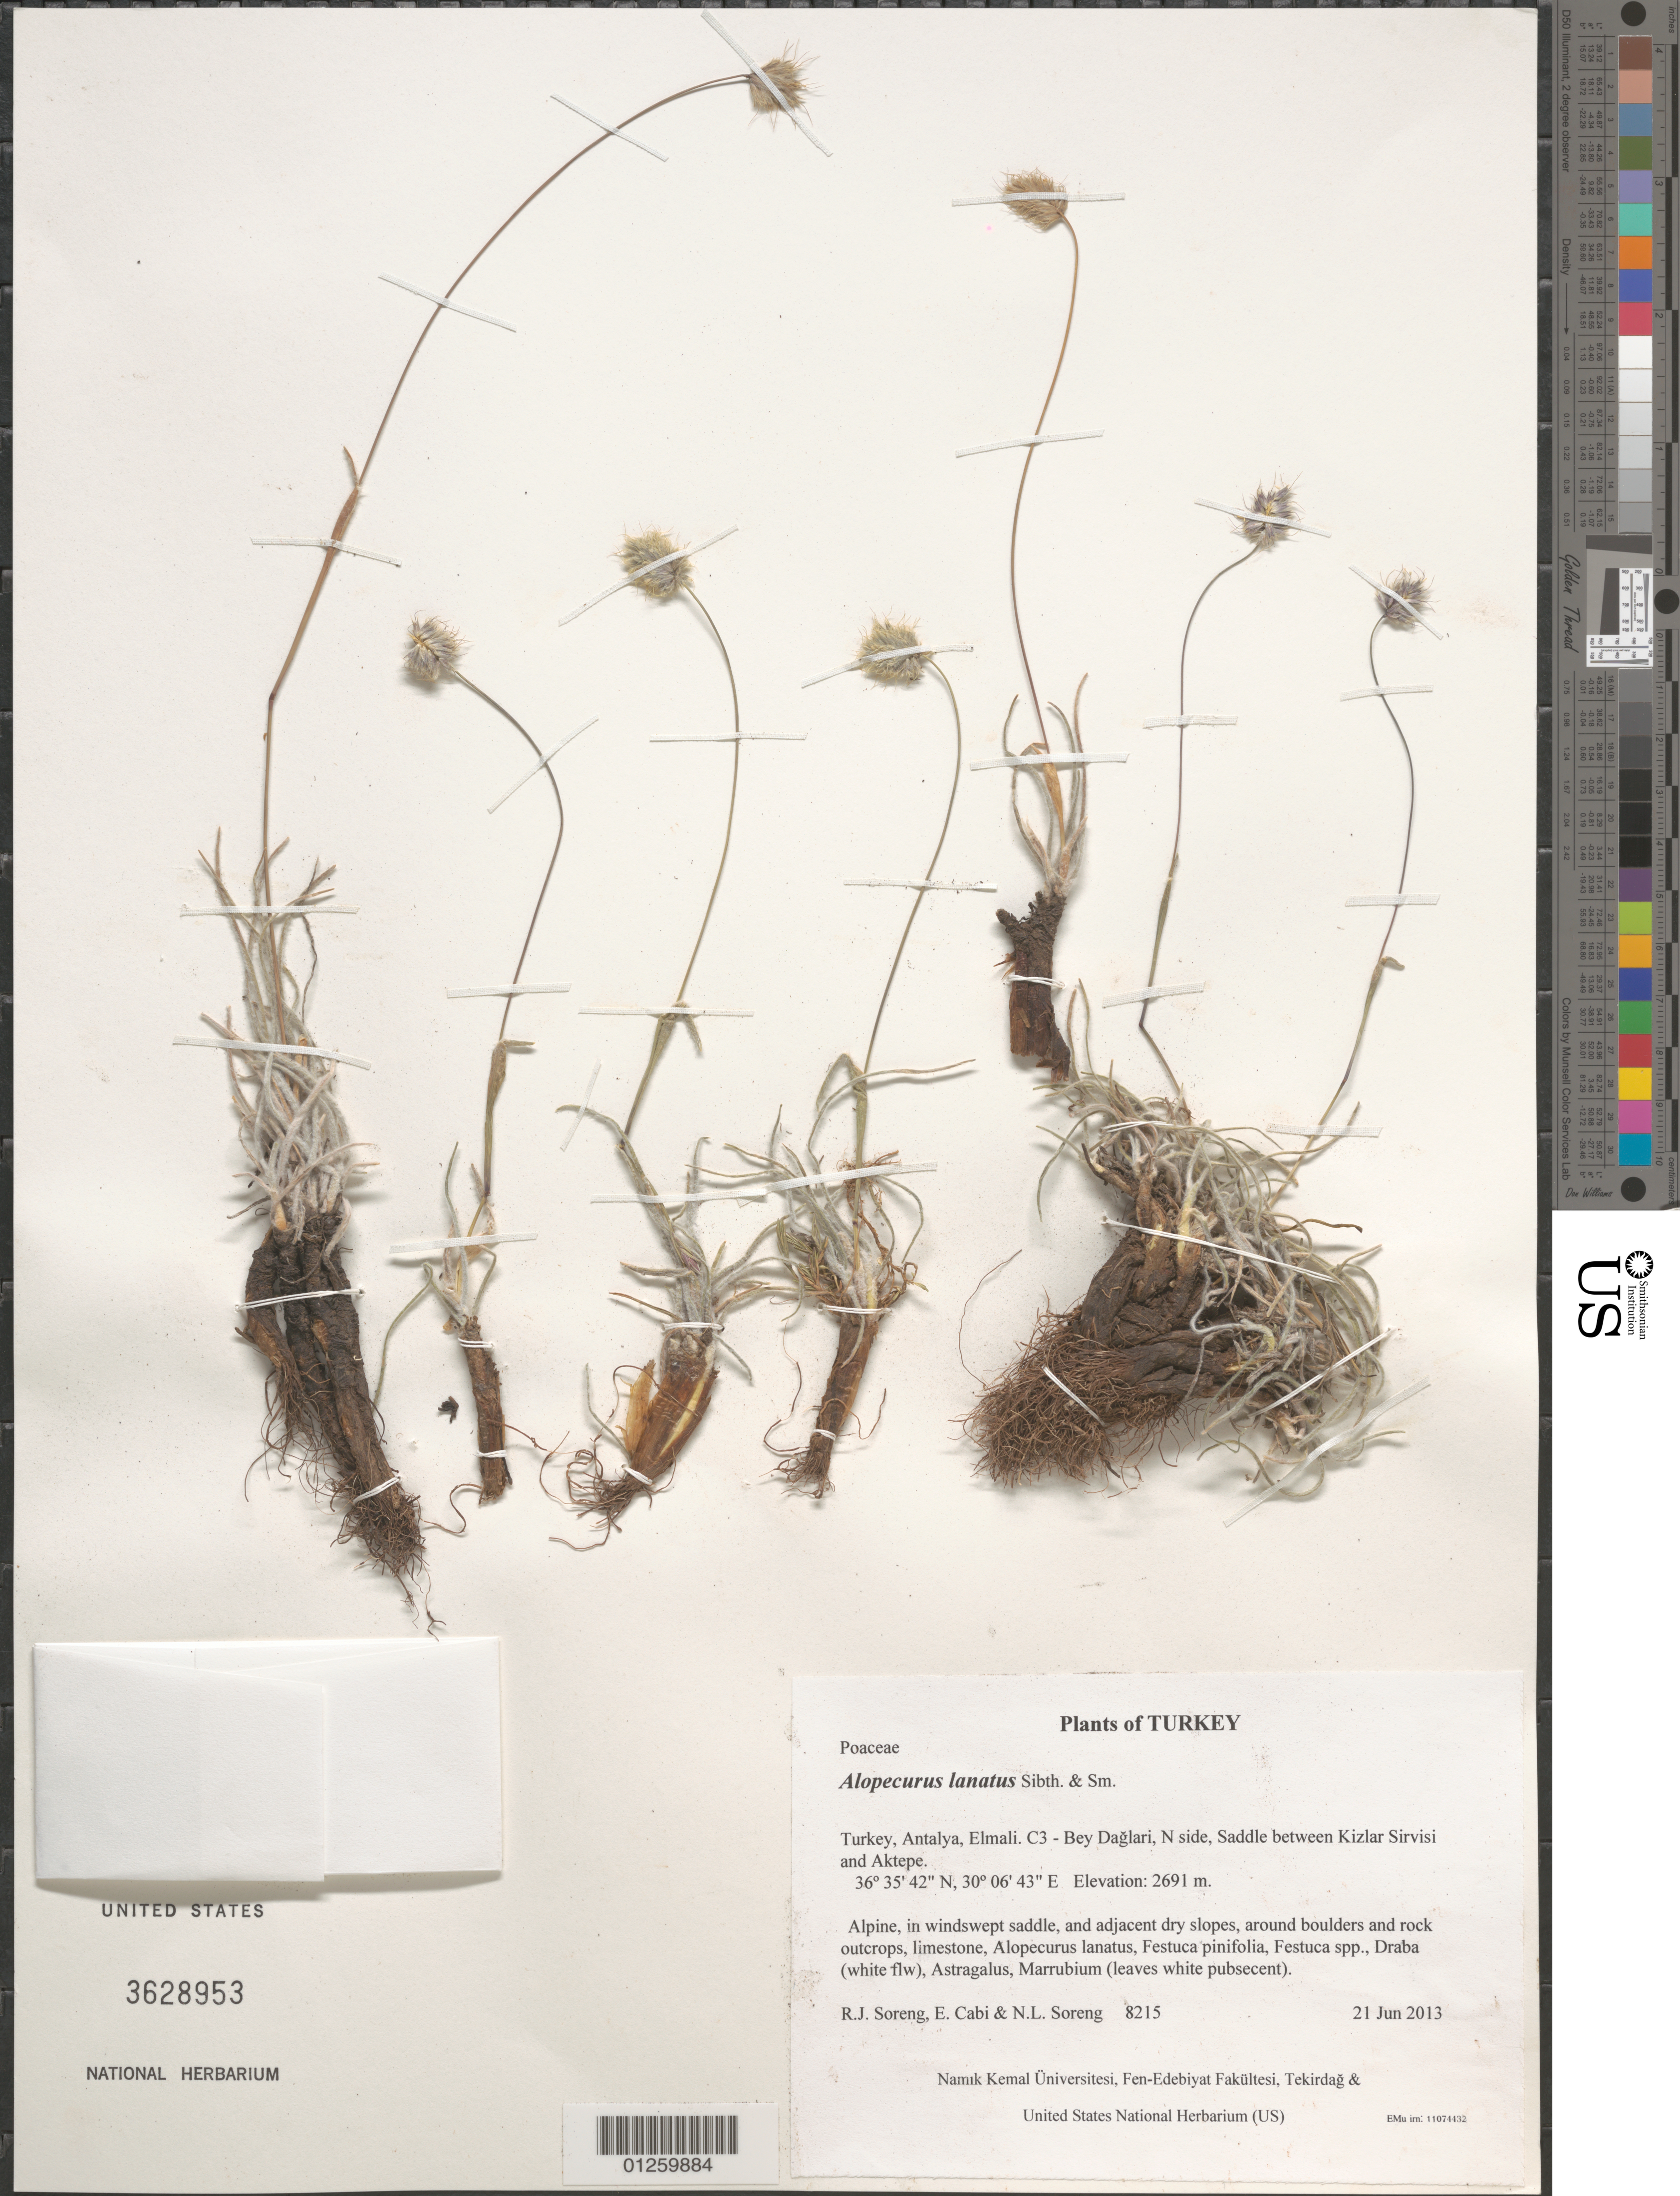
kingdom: Plantae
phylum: Tracheophyta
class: Liliopsida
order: Poales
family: Poaceae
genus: Alopecurus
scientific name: Alopecurus lanatus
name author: Sibth. & Sm.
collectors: R. J. Soreng, E. Cabi & N. L. Soreng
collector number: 8215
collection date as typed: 2013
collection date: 2013-06-21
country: Turkey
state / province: Antalya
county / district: Elmali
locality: C3 - Bey Daglari, N side, Saddle between Kizlar Sirvisi and Aktepe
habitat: Alpine, in windswept saddle, and adjacent dry slopes, around boulders and rock outcrops, limestone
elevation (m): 2691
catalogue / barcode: US 3628953